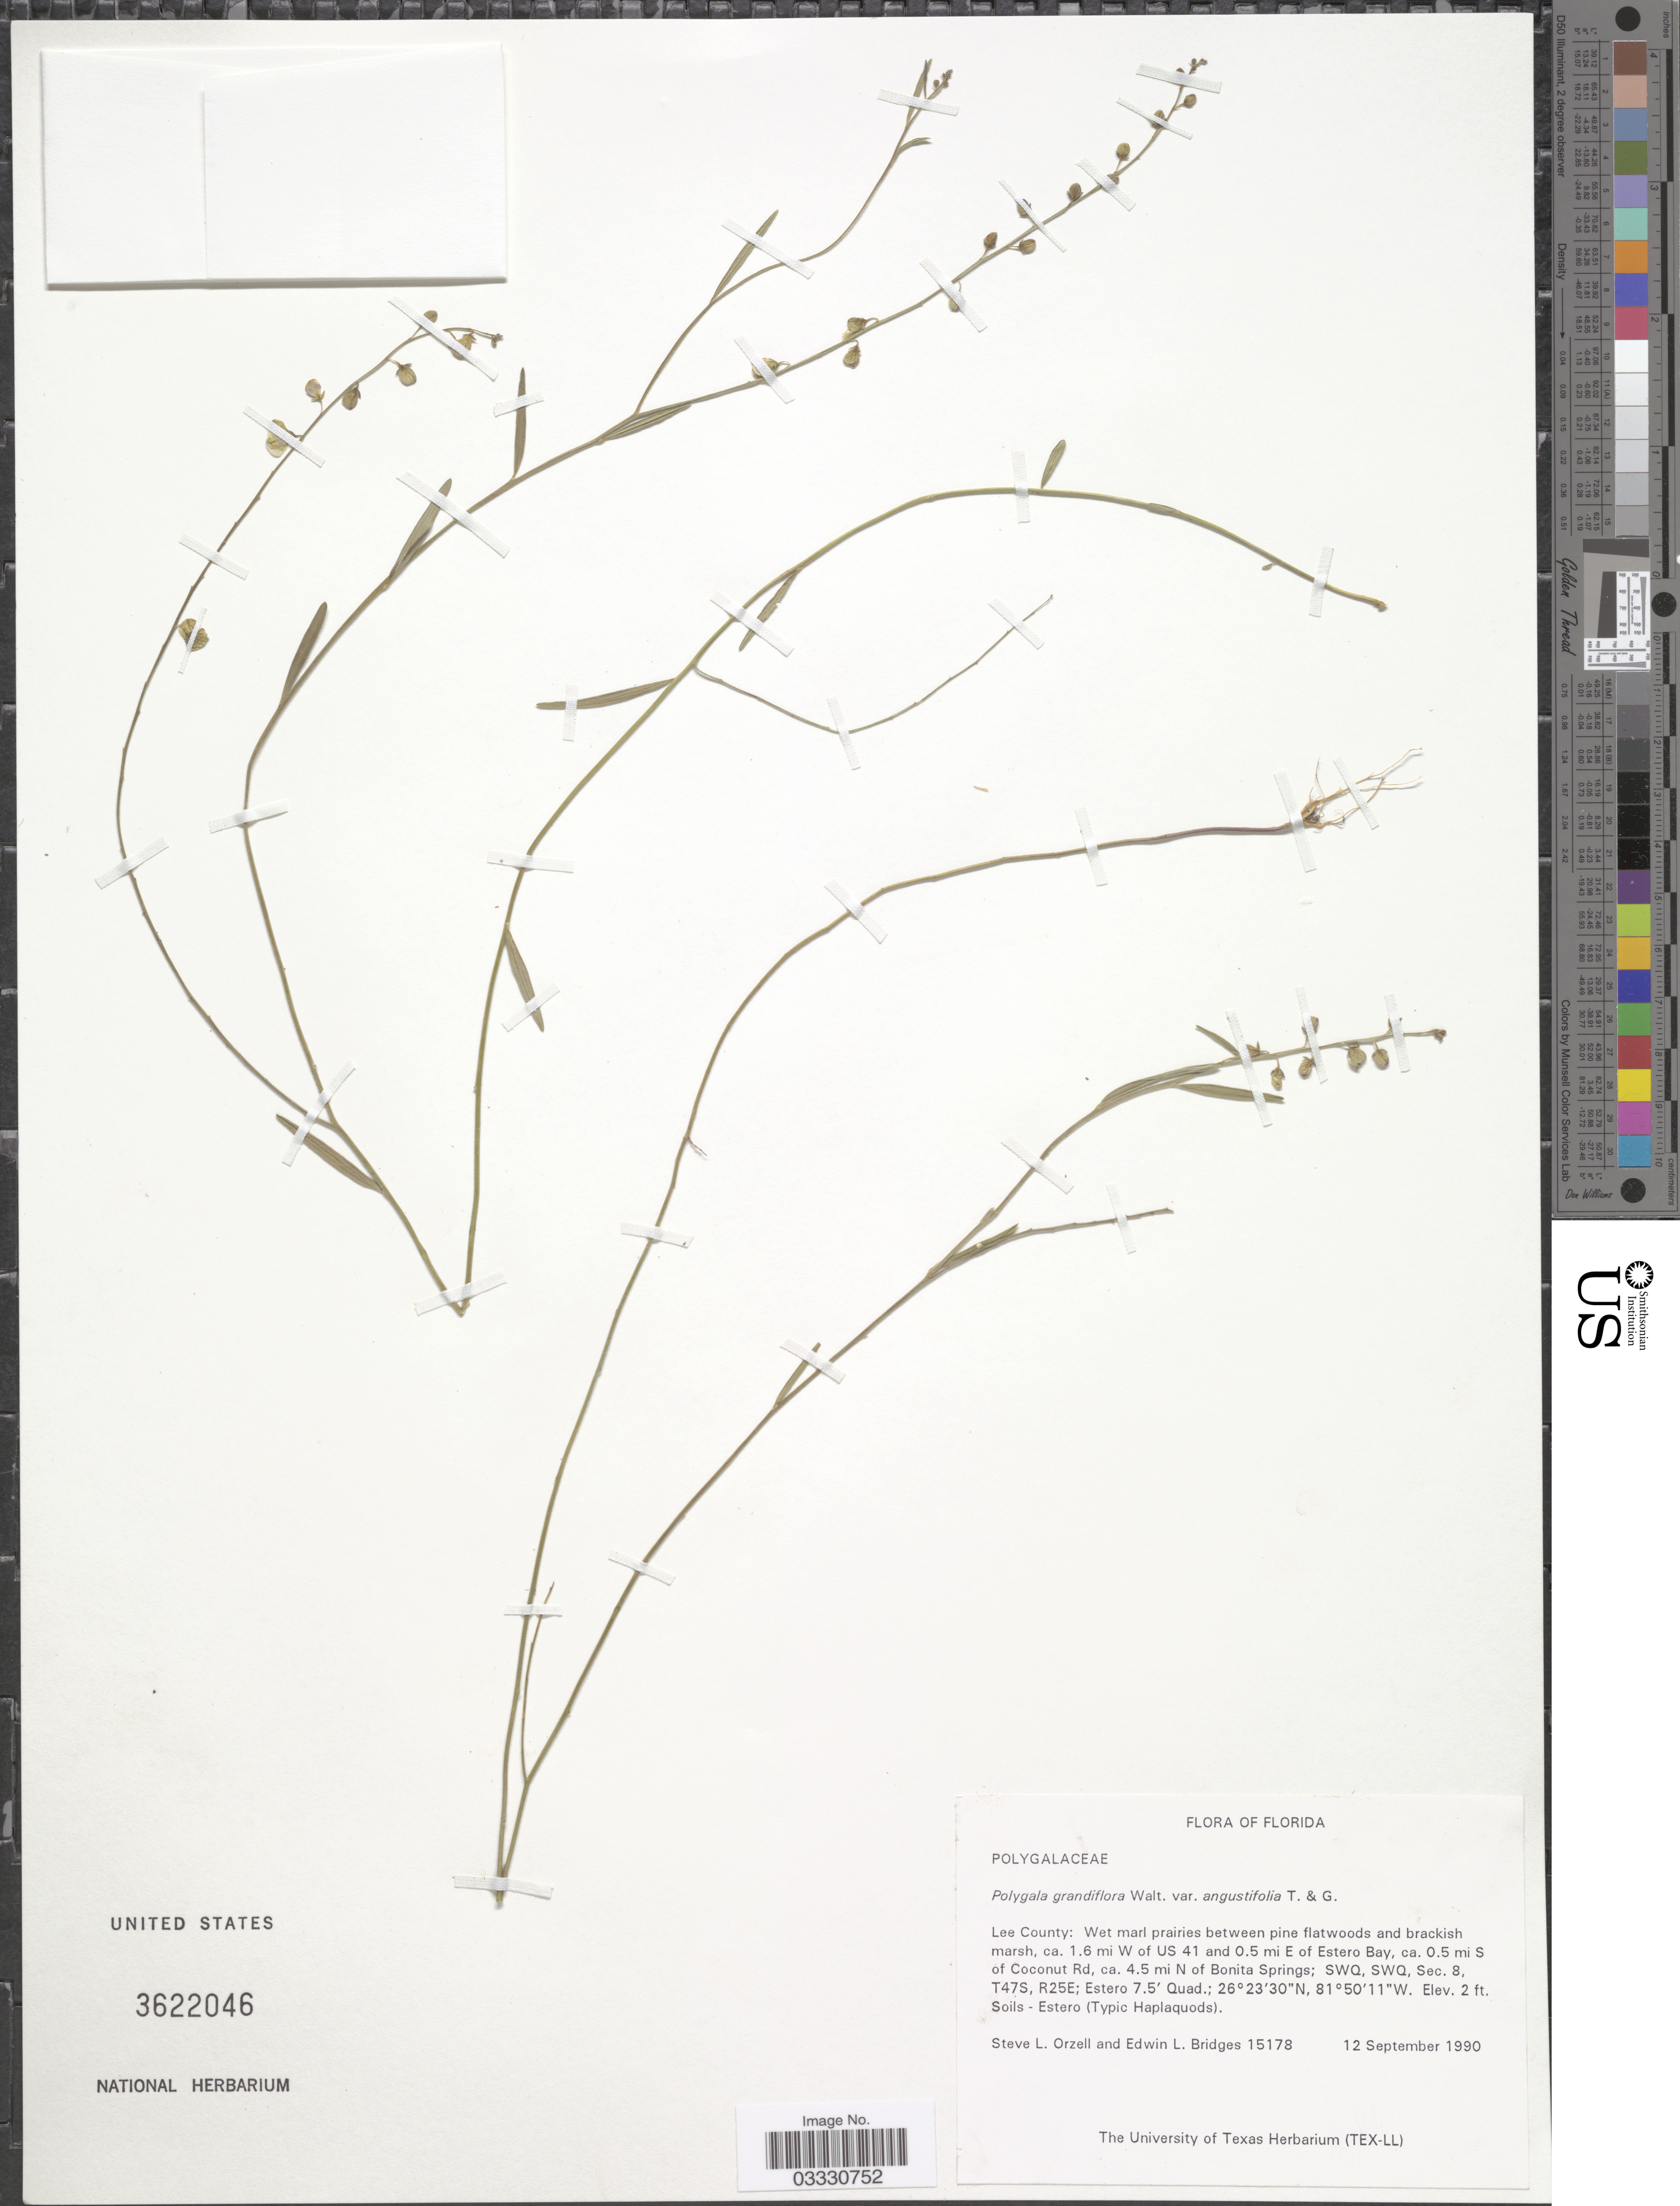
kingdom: Plantae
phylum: Tracheophyta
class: Magnoliopsida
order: Fabales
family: Polygalaceae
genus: Asemeia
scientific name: Asemeia grandiflora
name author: (Walter) Small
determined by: Strong, Mark T., (BOT), Smithsonian Institution - National Museum of Natural History (UNITED STATES)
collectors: S. Orzell & E. Bridges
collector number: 15178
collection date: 1990-09-12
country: United States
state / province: Florida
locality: Lee County: ca. 1.6 mi W of US 41 and 0.5 mi E of Estero Bay, ca. 0.5 mi S of Coconut Rd, ca. 4.5 mi N of Bonita Springs; SWQ, SWQ, Sec. 8, T47S, R25E; Estero 7.5'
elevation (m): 1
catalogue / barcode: US 3622046